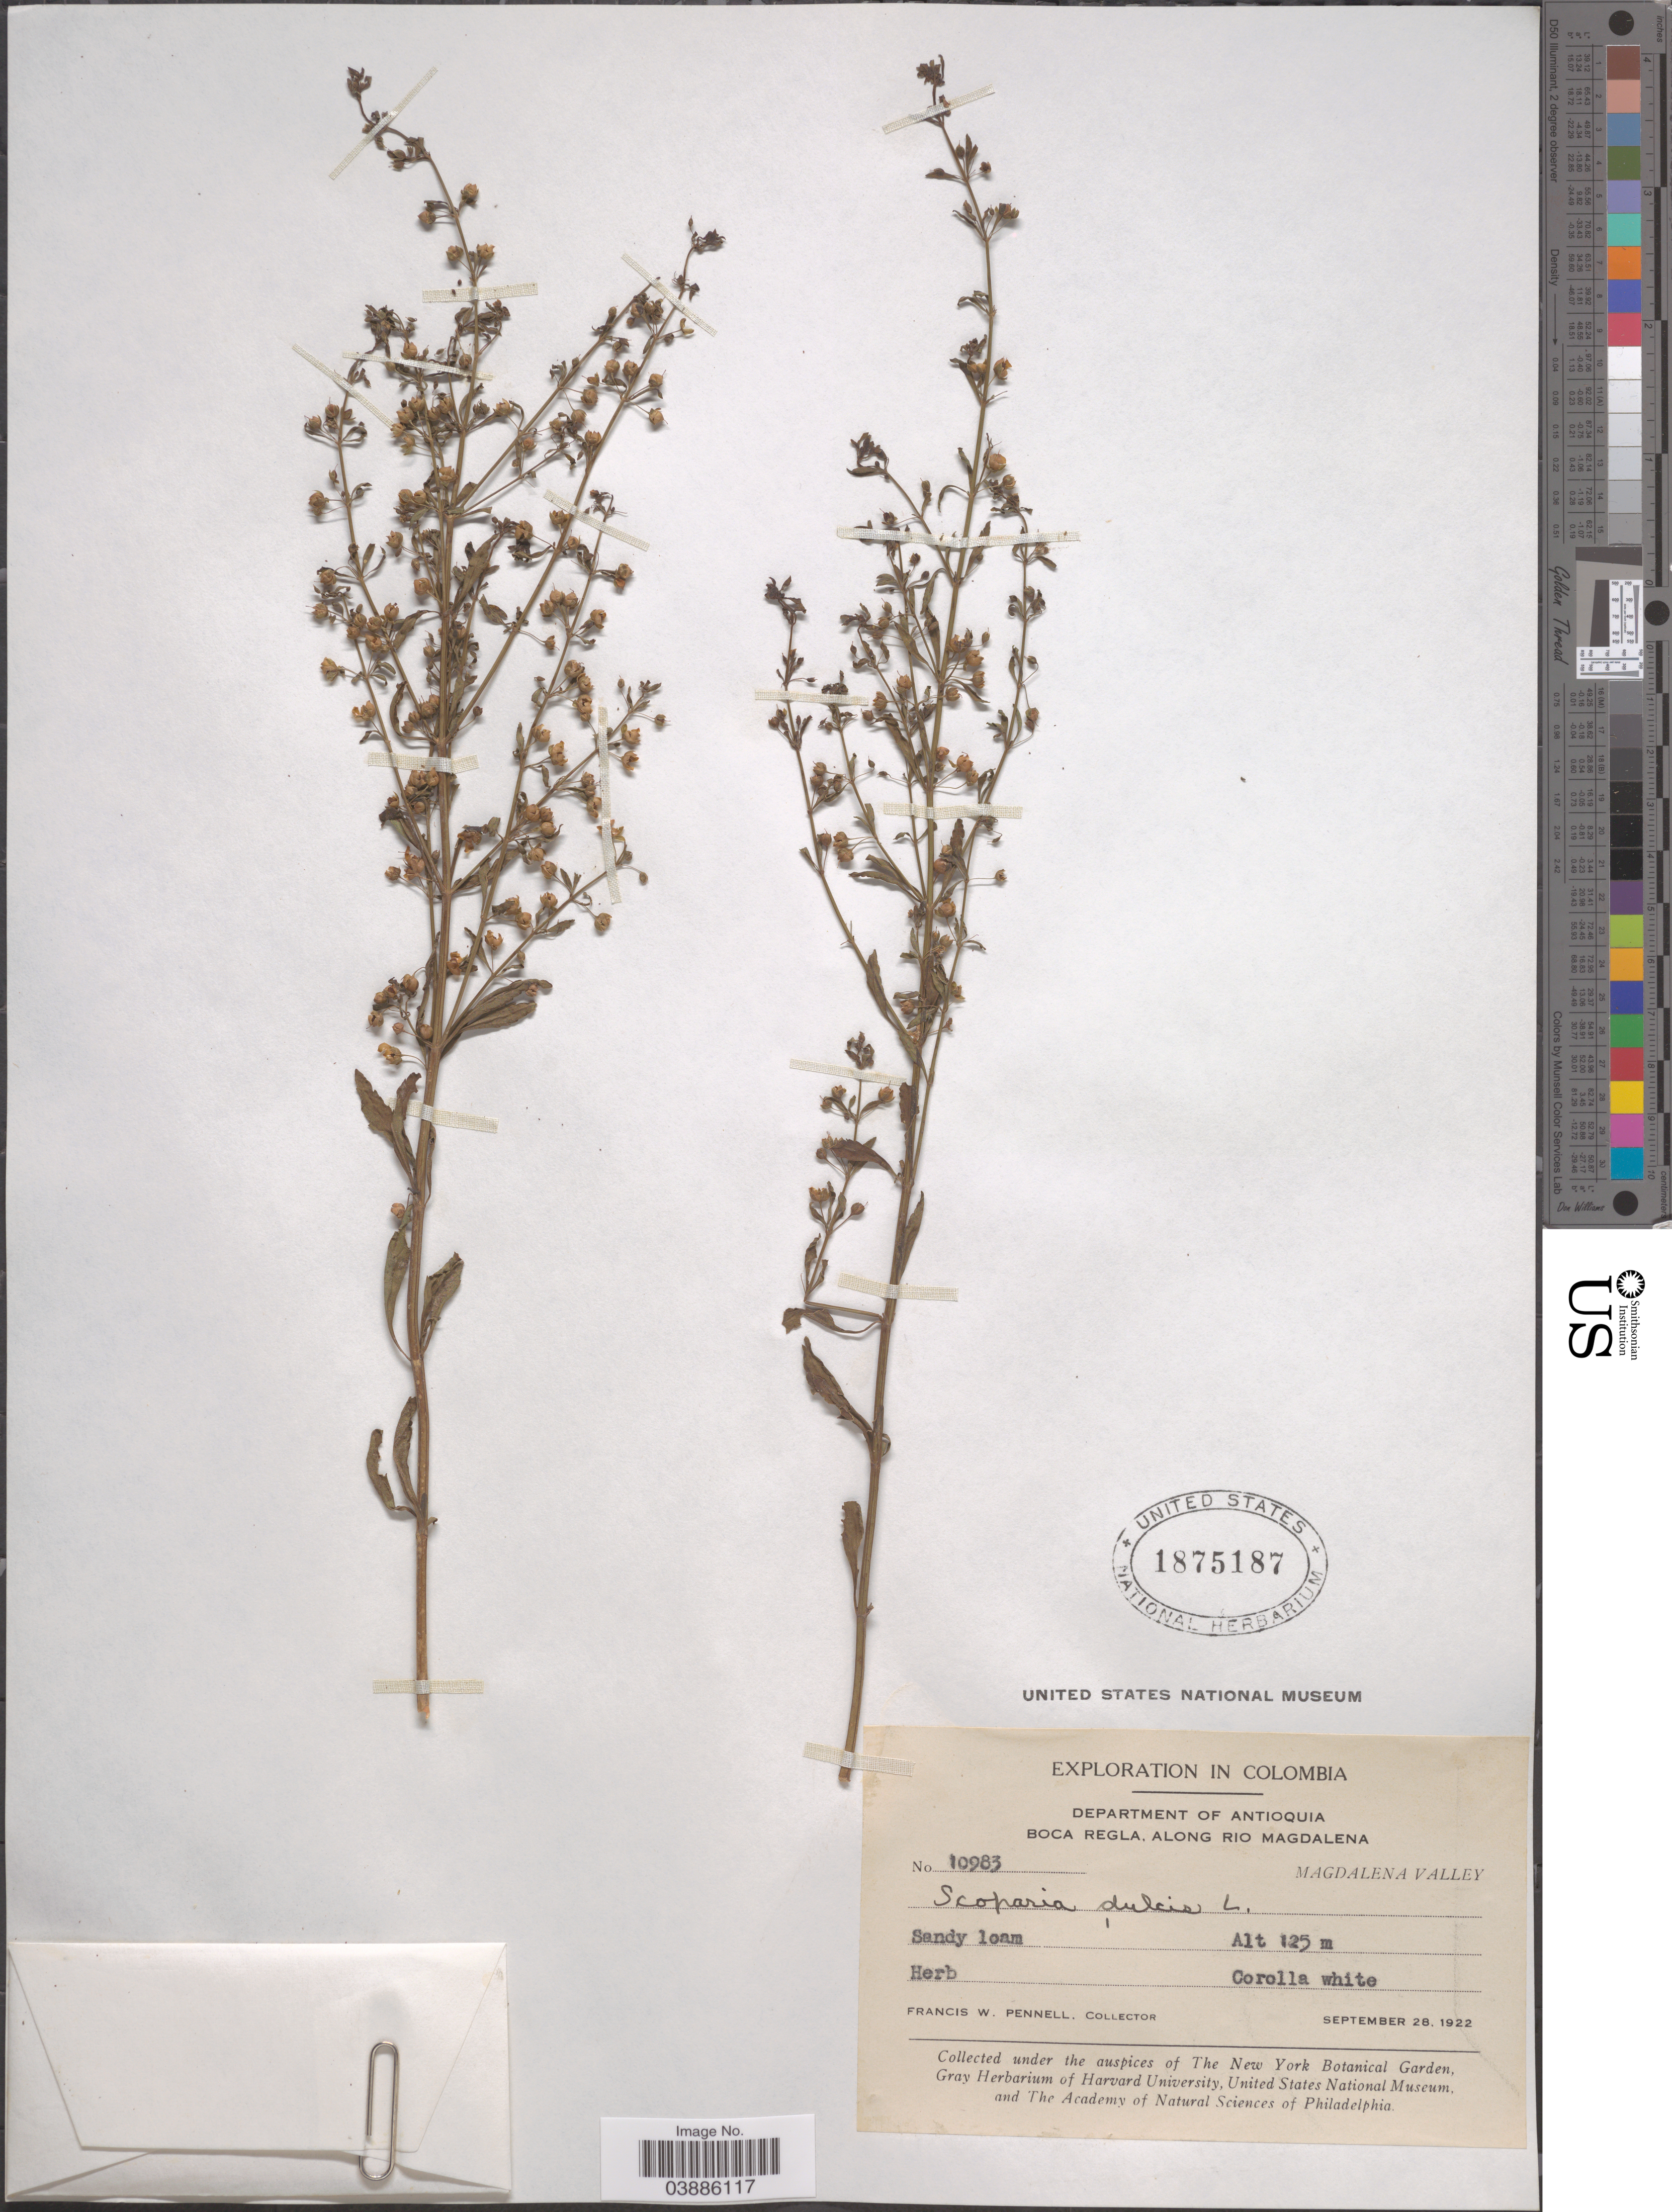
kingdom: Plantae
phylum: Tracheophyta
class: Magnoliopsida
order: Lamiales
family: Plantaginaceae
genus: Scoparia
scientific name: Scoparia dulcis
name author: L.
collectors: F. W. Pennell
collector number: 10983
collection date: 1922-09-28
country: Colombia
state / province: Antioquia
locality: Department of Antioquia. Boca Regla, along Rio Magdalena. Magdalena Valley.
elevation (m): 125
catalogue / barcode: US 1875187